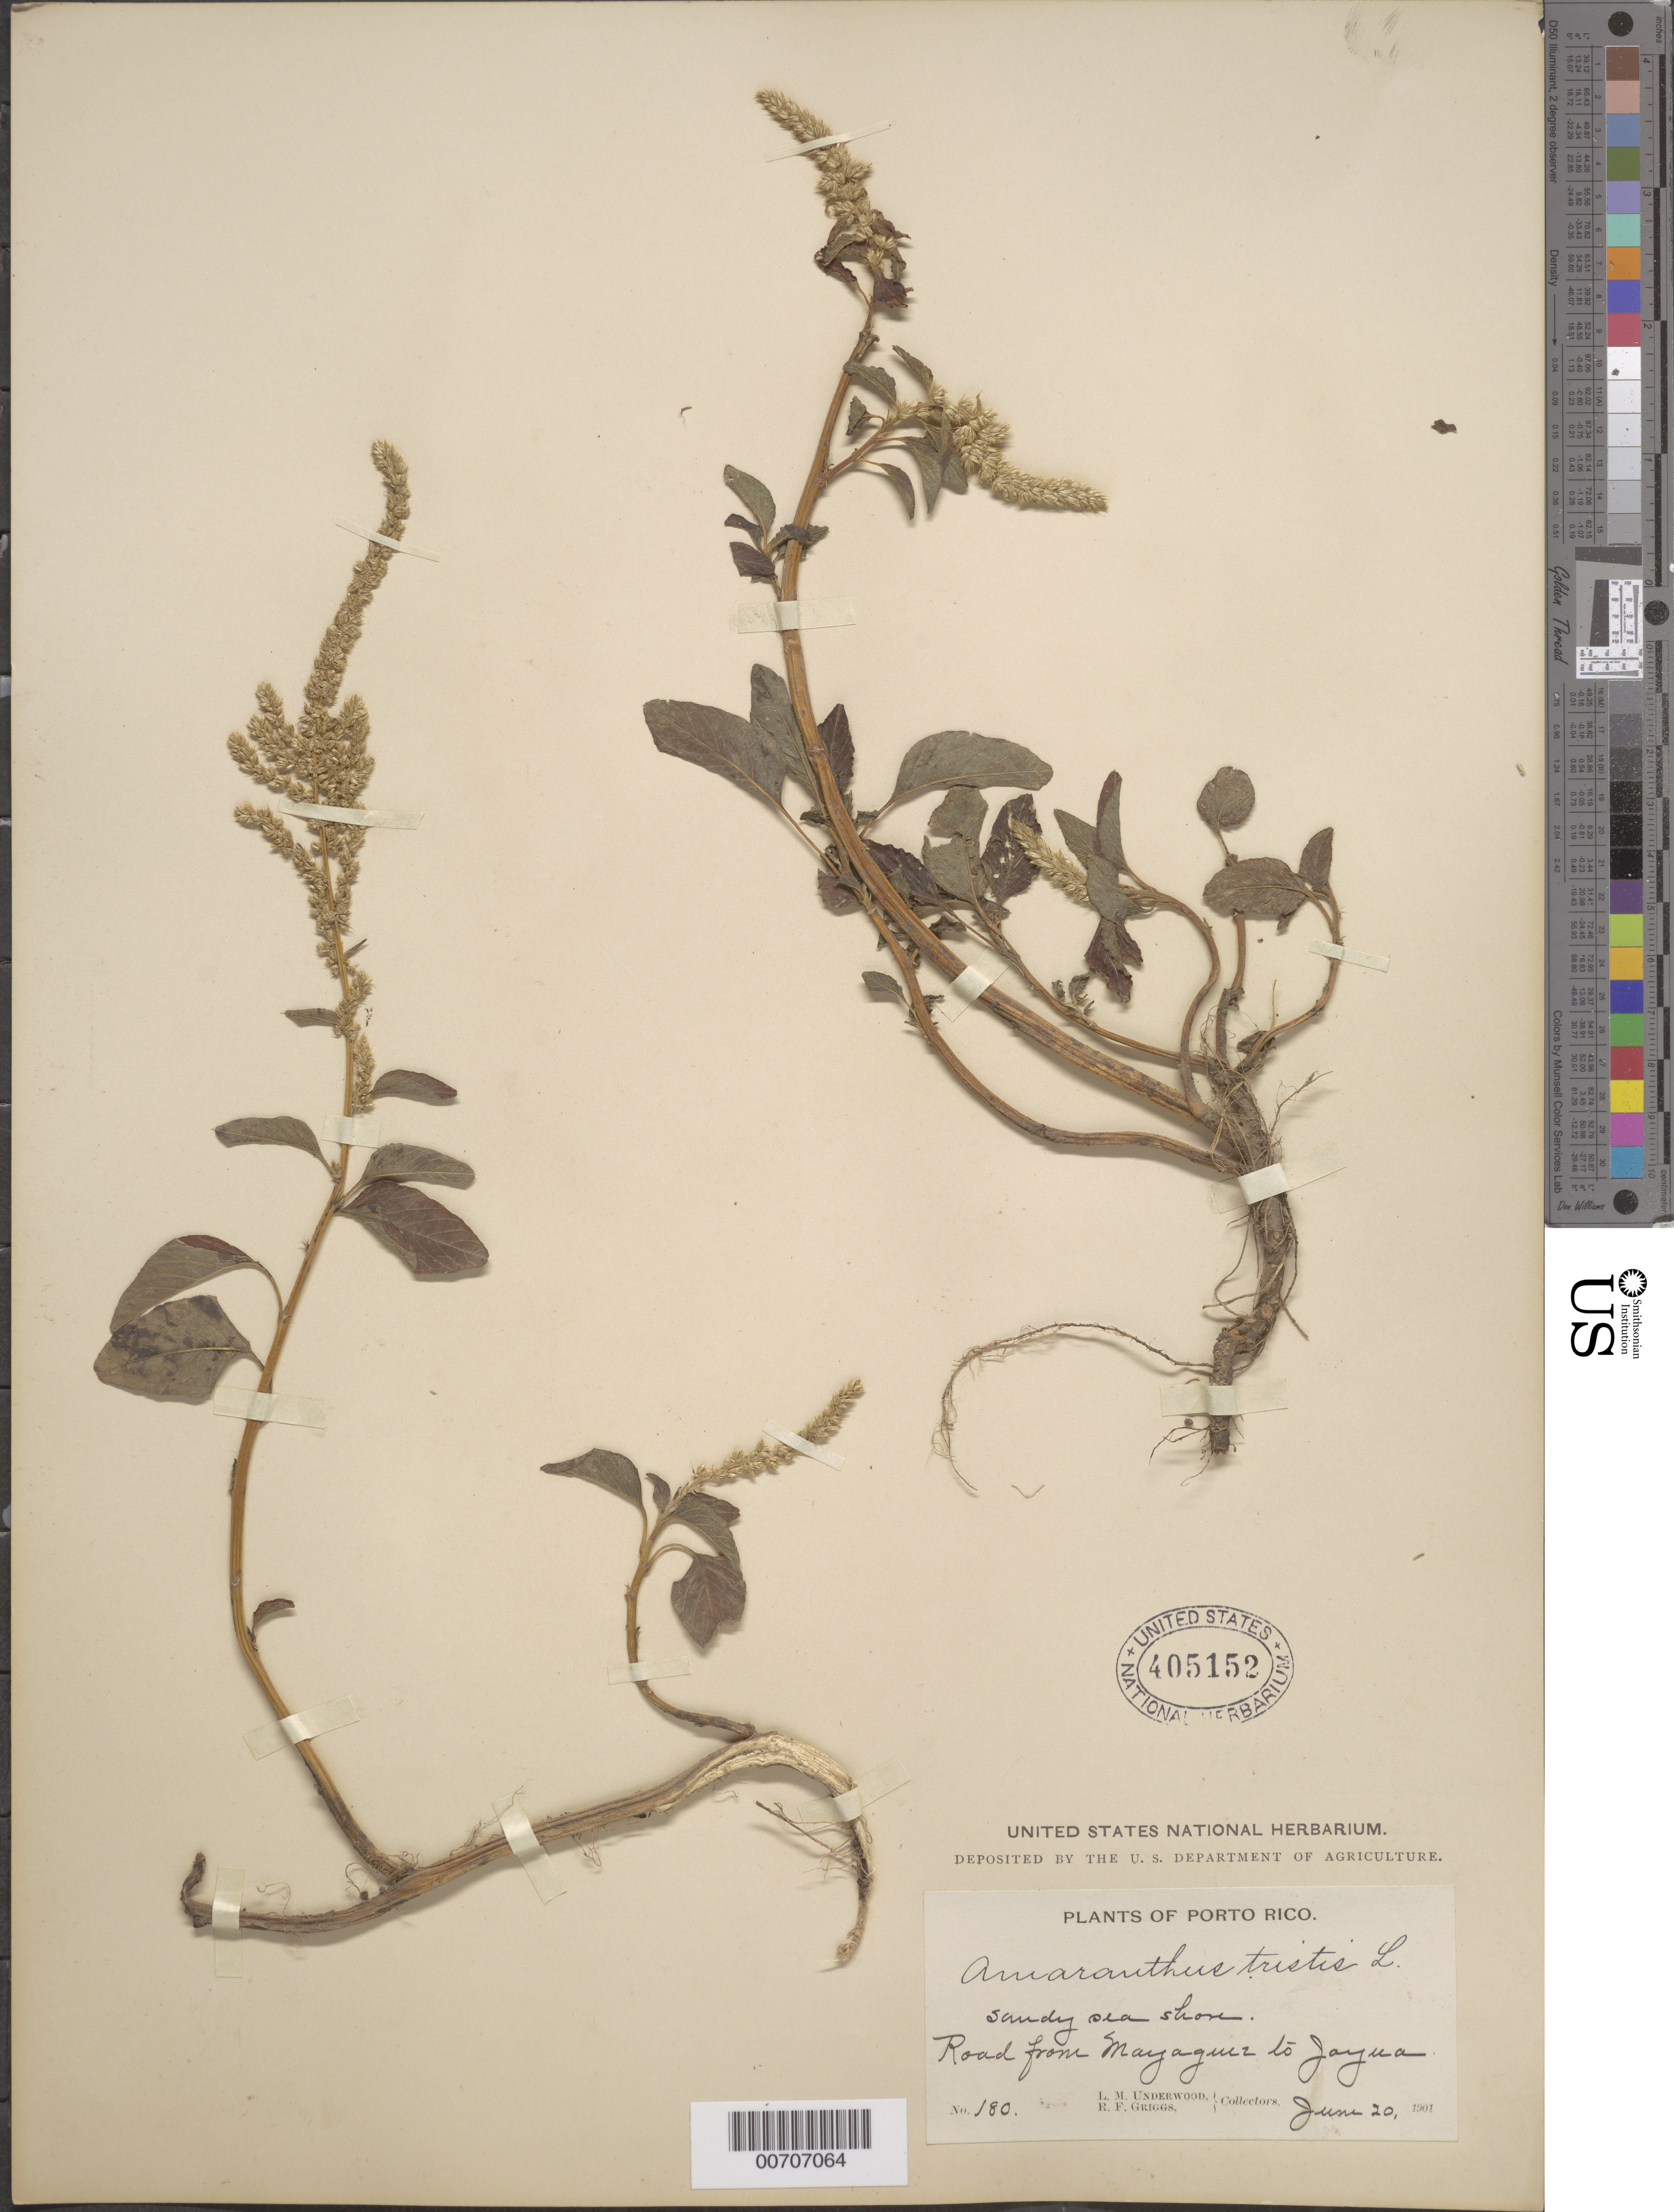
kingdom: Plantae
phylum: Tracheophyta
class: Magnoliopsida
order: Caryophyllales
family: Amaranthaceae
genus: Amaranthus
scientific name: Amaranthus tristis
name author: L.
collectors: L. M. Underwood & R. F. Griggs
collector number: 180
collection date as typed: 20 Jun 1901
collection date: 1901-06-20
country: Puerto Rico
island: Greater Antilles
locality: Mayaguez to Jayua, road from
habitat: Sandy sea shore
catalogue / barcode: US 405152